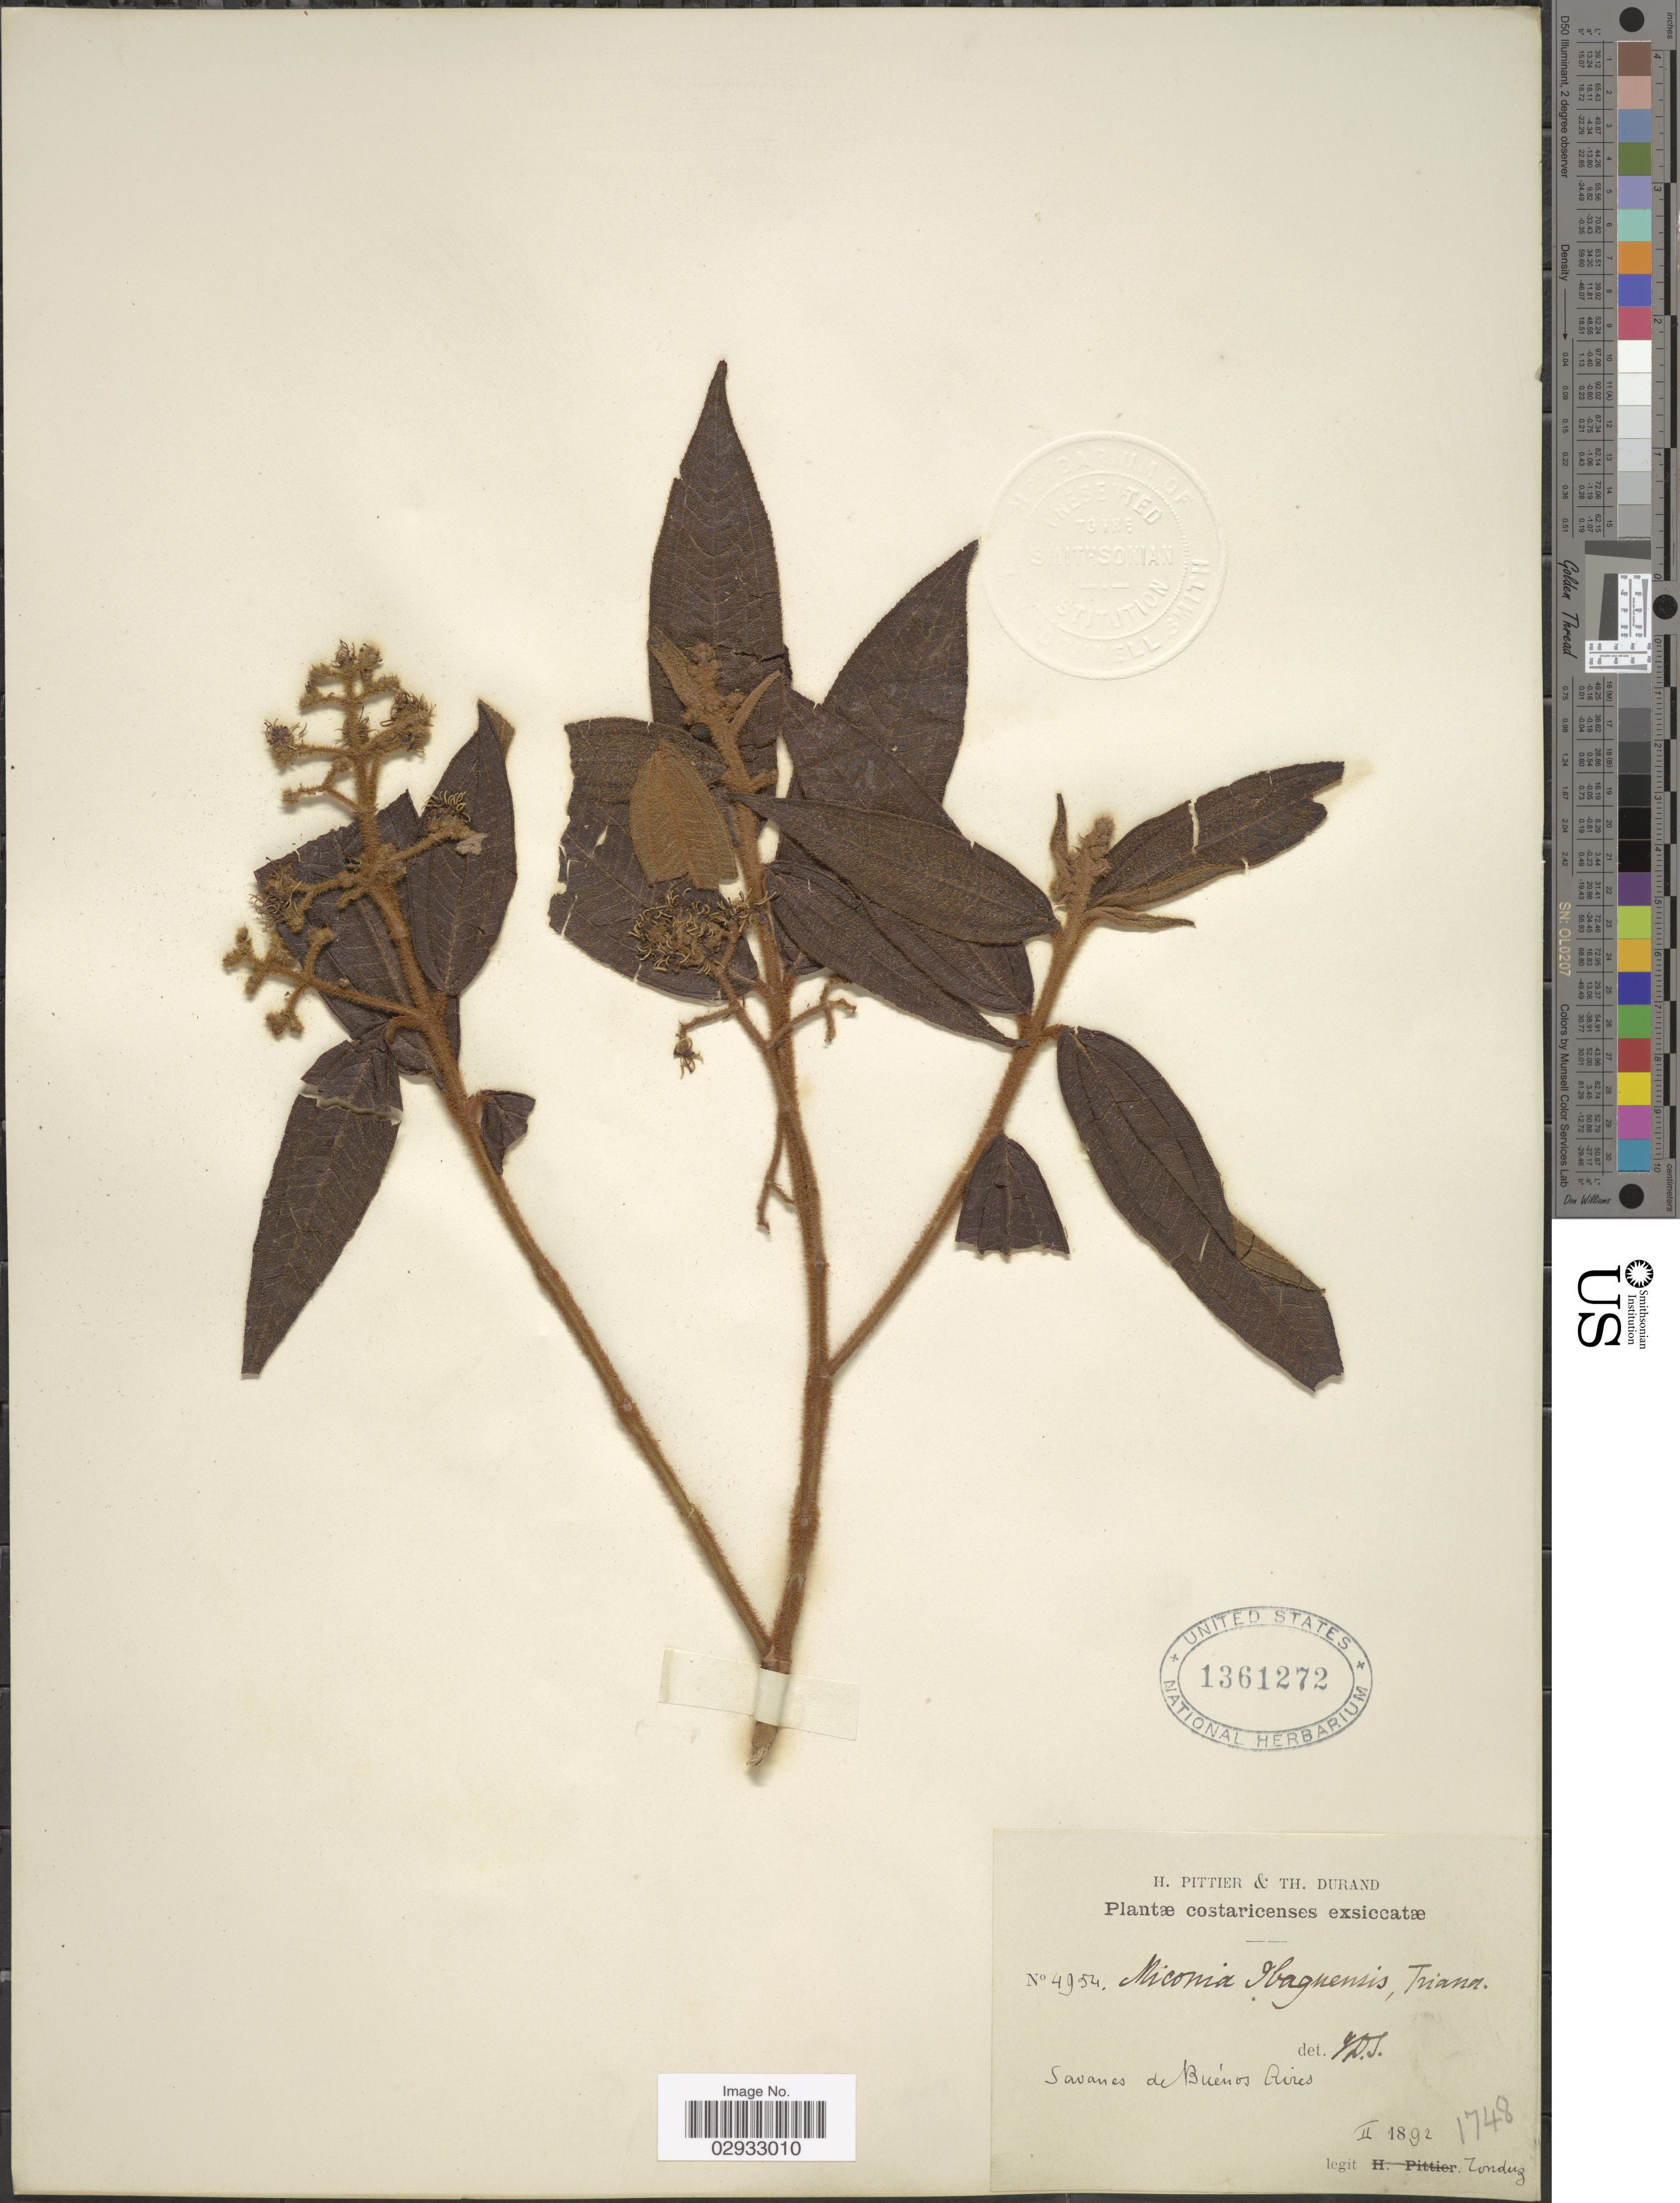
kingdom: Plantae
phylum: Tracheophyta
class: Magnoliopsida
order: Myrtales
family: Melastomataceae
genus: Miconia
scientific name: Miconia ibaguensis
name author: (Bonpl.) Triana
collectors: Tonduz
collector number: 4954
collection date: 1892-02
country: Costa Rica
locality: Savanes de Buénos Aires.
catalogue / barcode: US 1361272